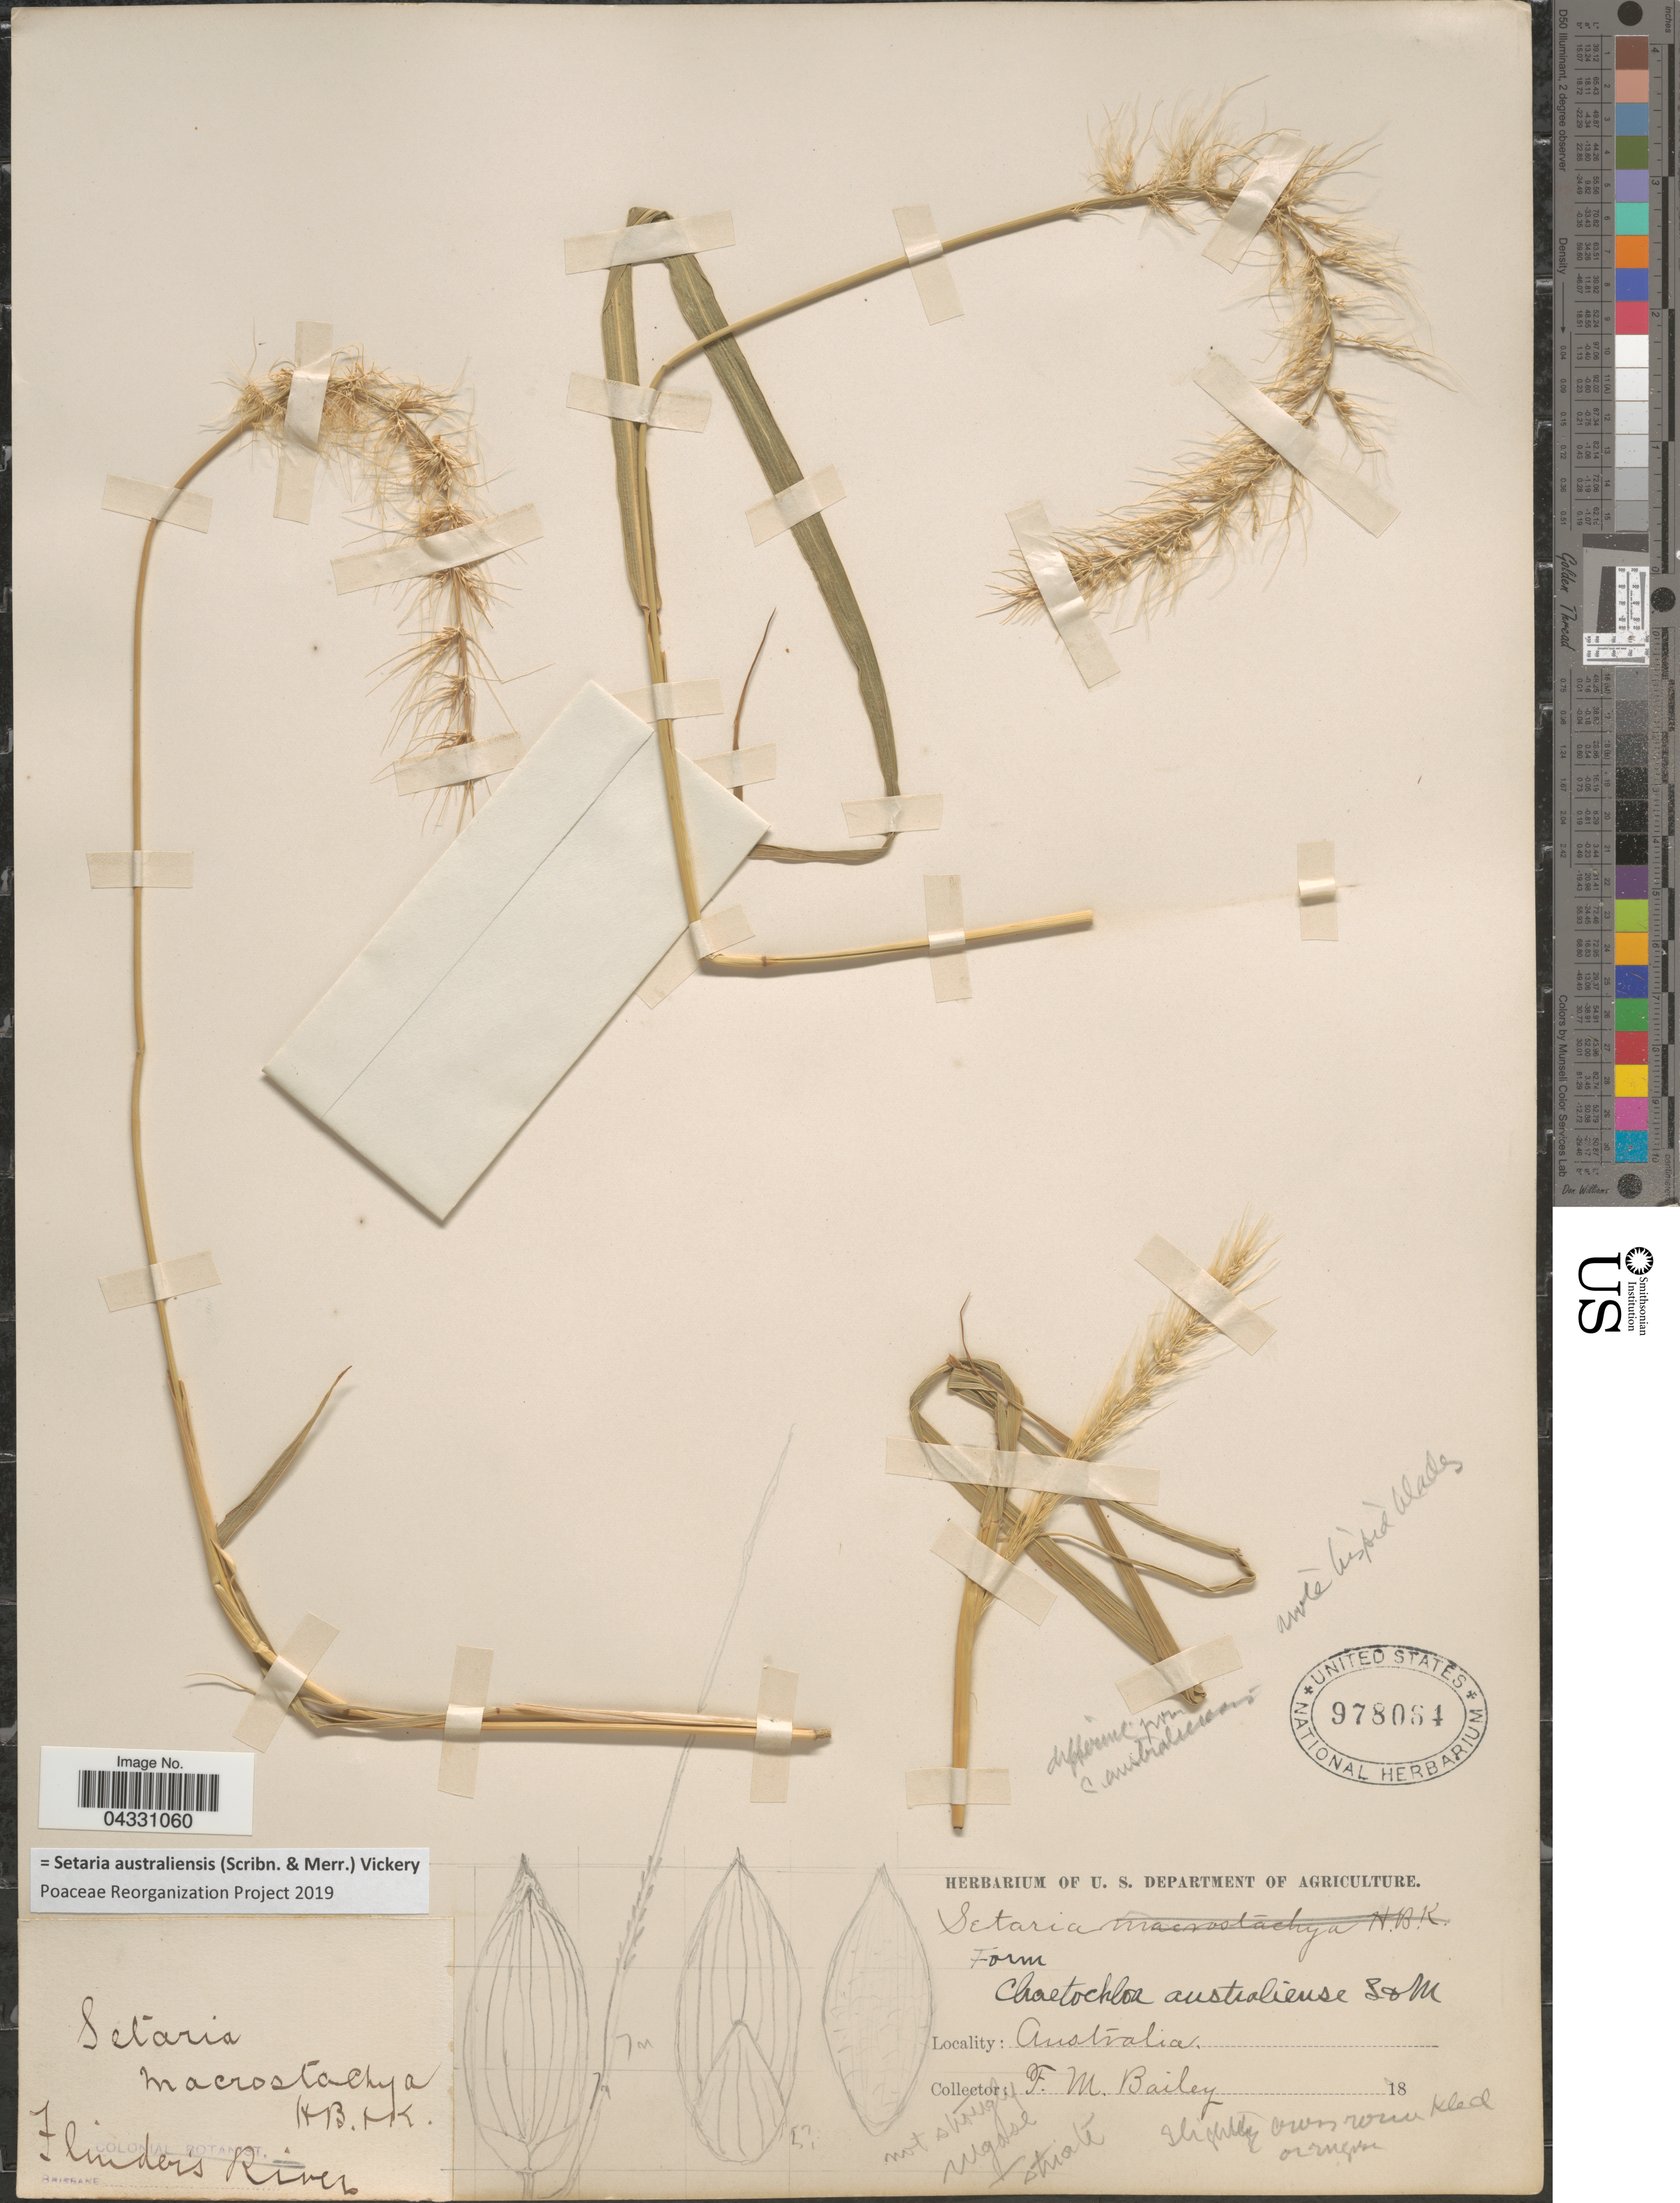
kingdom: Plantae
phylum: Tracheophyta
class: Liliopsida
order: Poales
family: Poaceae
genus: Setaria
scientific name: Setaria australiensis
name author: (Scribn. & Merr.) Vickery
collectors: F. M. Bailey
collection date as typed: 18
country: Australia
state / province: Queensland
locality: Flinder's River. Brisbane.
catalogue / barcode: US 978064